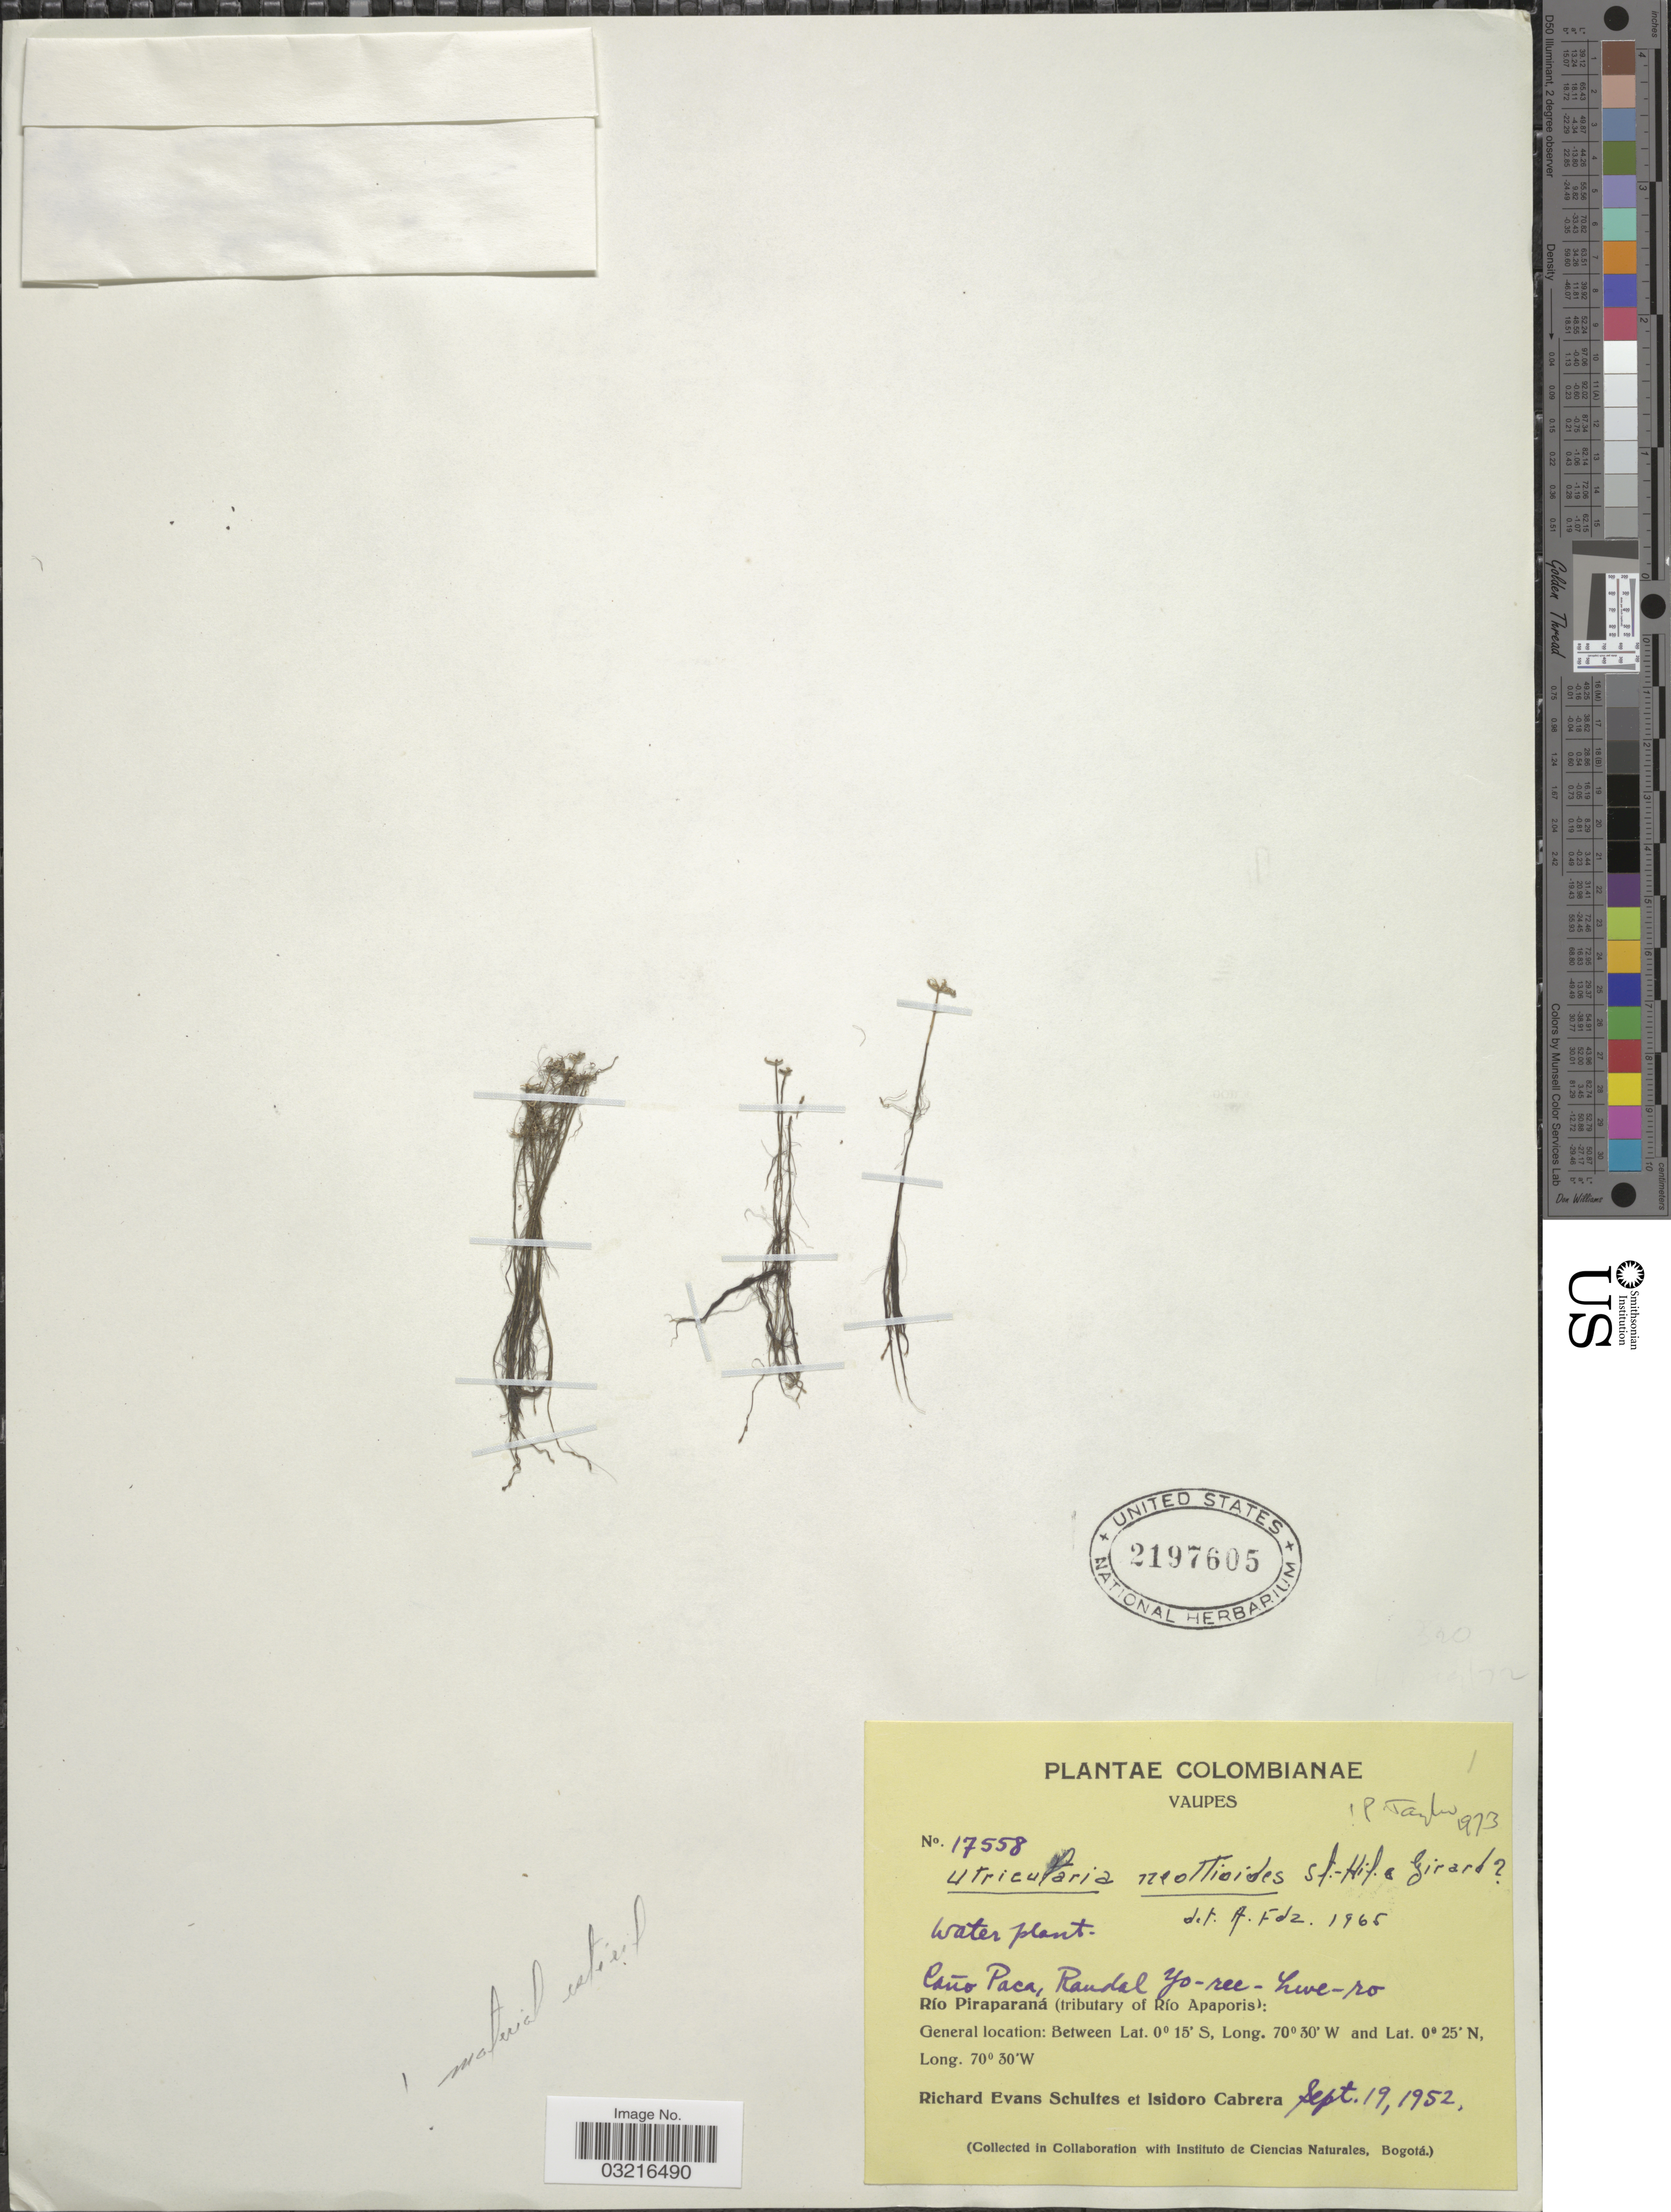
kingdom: Plantae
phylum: Tracheophyta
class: Magnoliopsida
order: Lamiales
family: Lentibulariaceae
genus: Utricularia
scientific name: Utricularia neottioides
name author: A. St.-Hil. & Girard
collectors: R. E. Schultes & I. Cabrera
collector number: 17558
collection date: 1952-09-19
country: Colombia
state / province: Vaupés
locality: Caño Paca, Randal Yo-ree-Lwe-ro, Río Piraparaná (tributary of Río Apaporis).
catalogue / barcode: US 2197605